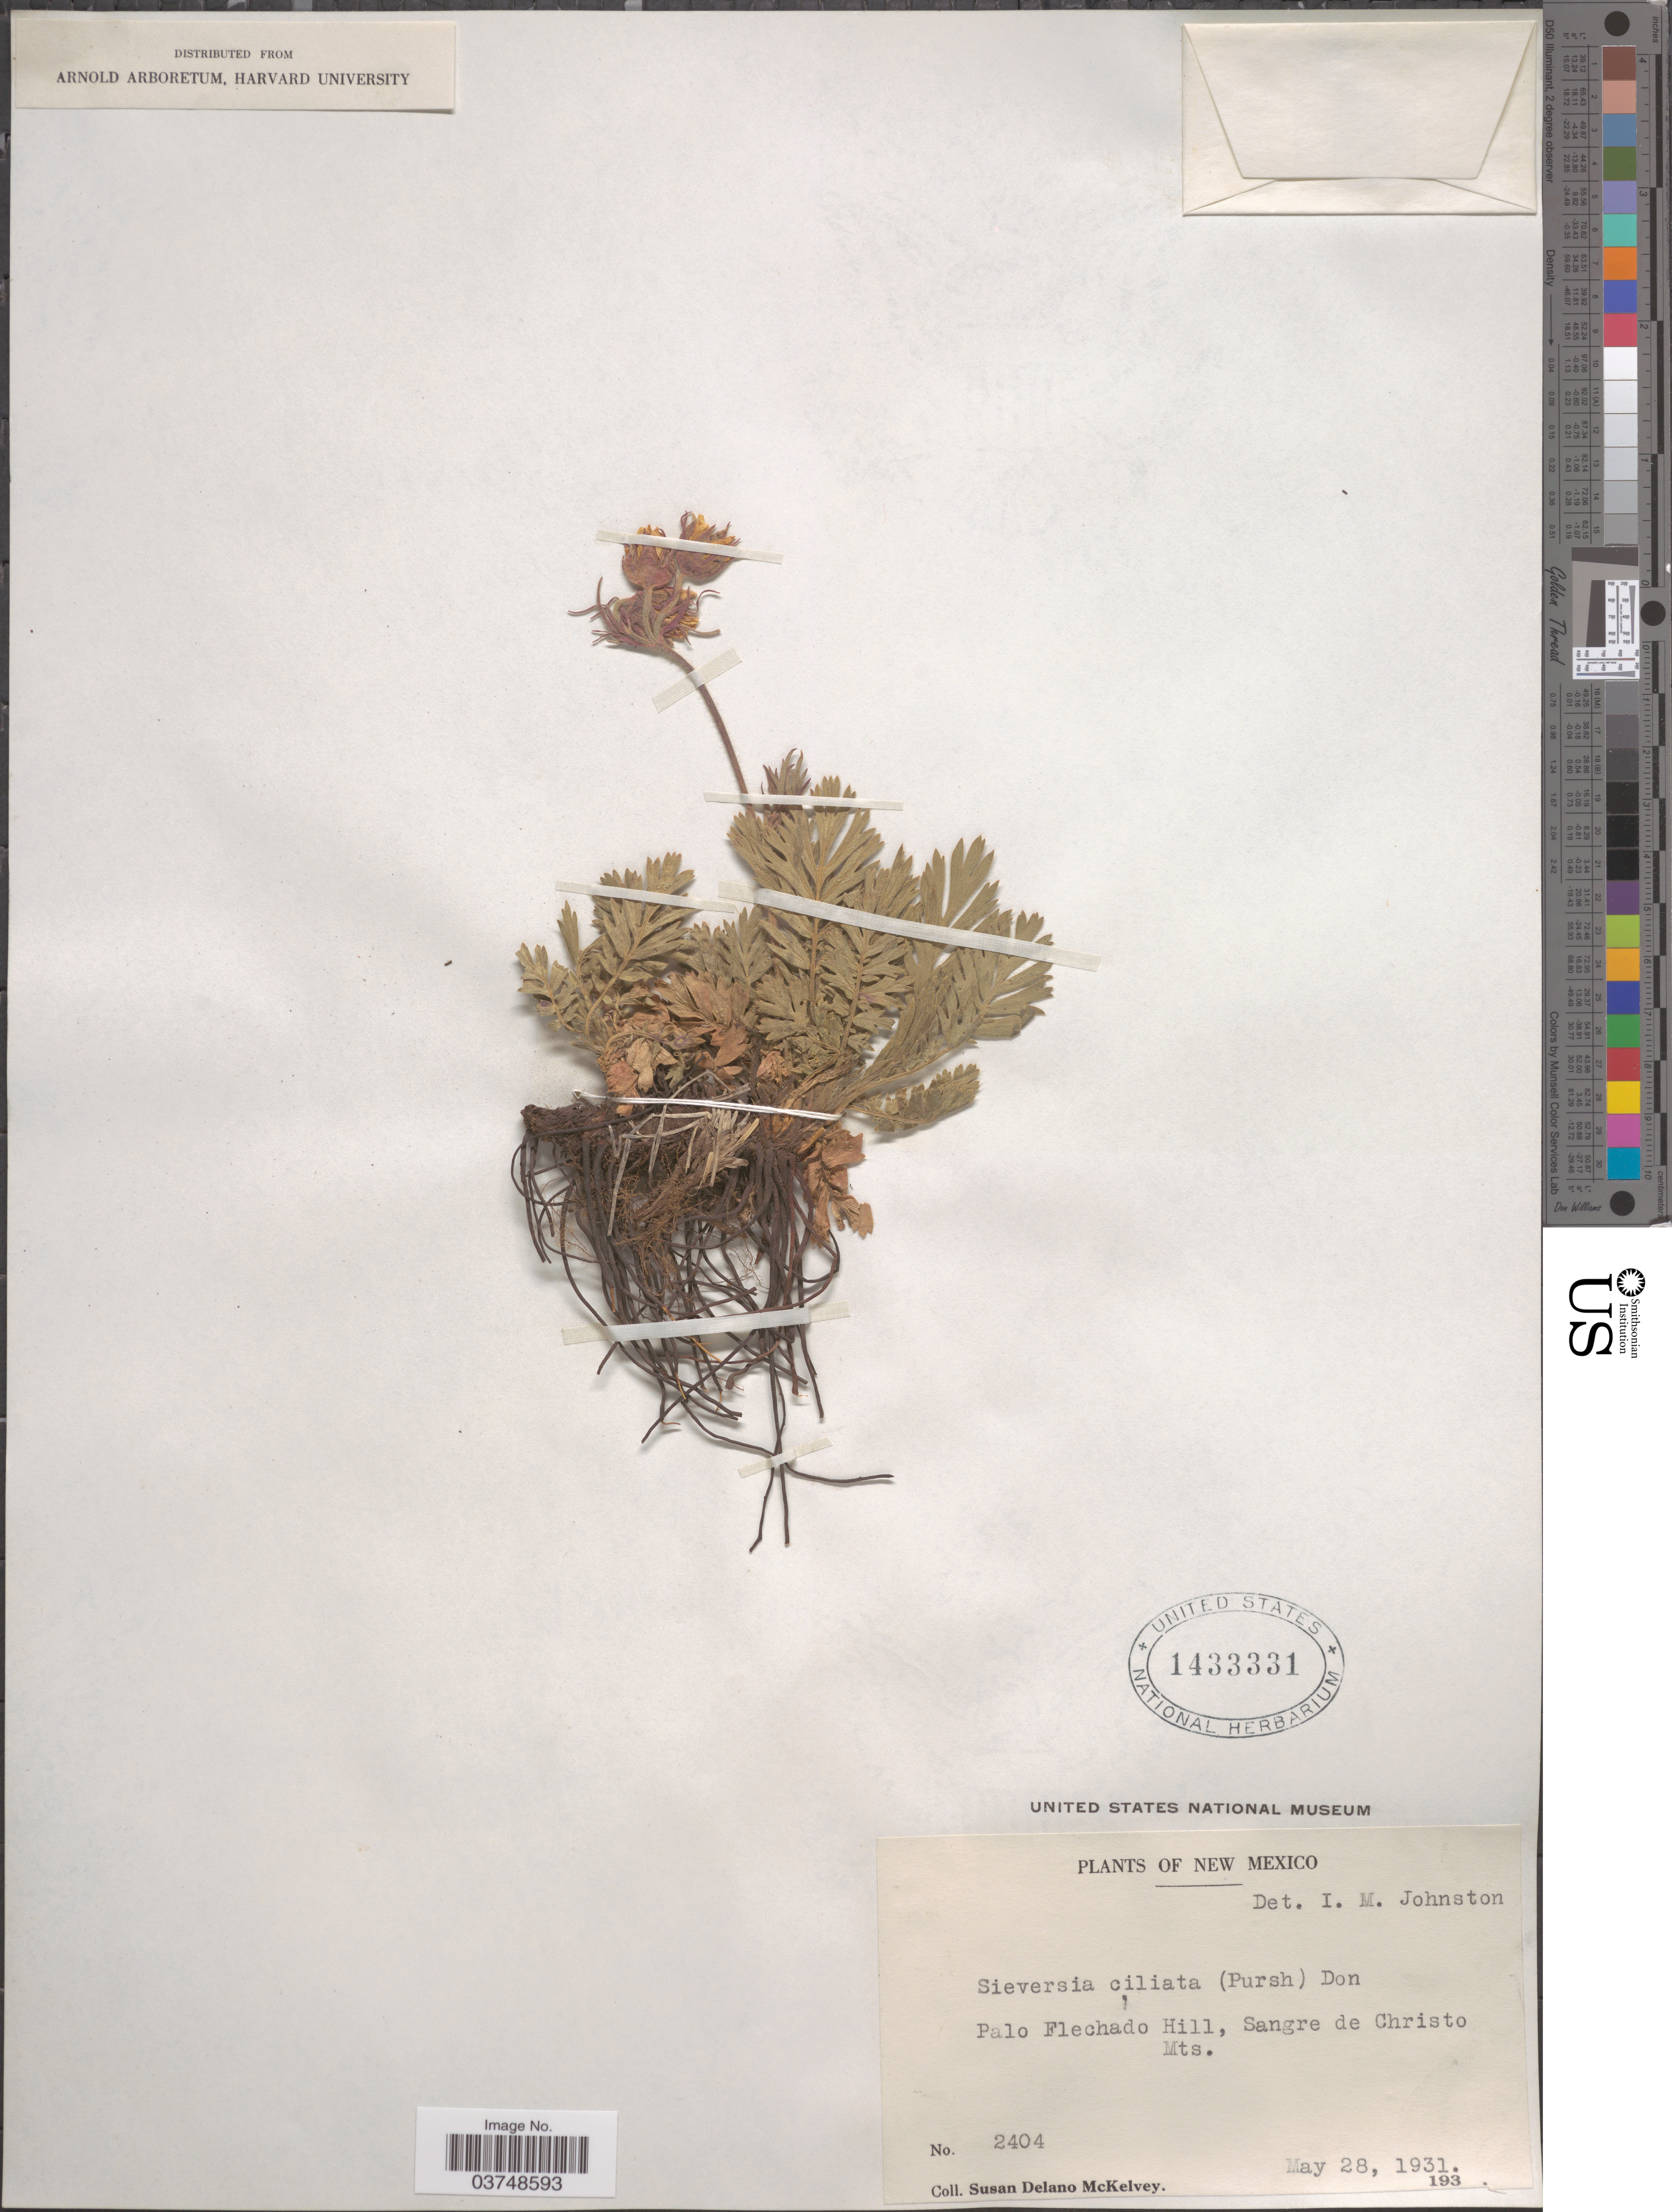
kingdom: Plantae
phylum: Tracheophyta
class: Magnoliopsida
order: Rosales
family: Rosaceae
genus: Geum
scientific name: Geum triflorum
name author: Pursh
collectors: S. A. McKelvey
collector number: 2404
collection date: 1931-05-28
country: United States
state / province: New Mexico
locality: Palo Flechado Hill, Sangre de Christo Mts.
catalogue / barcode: US 1433331